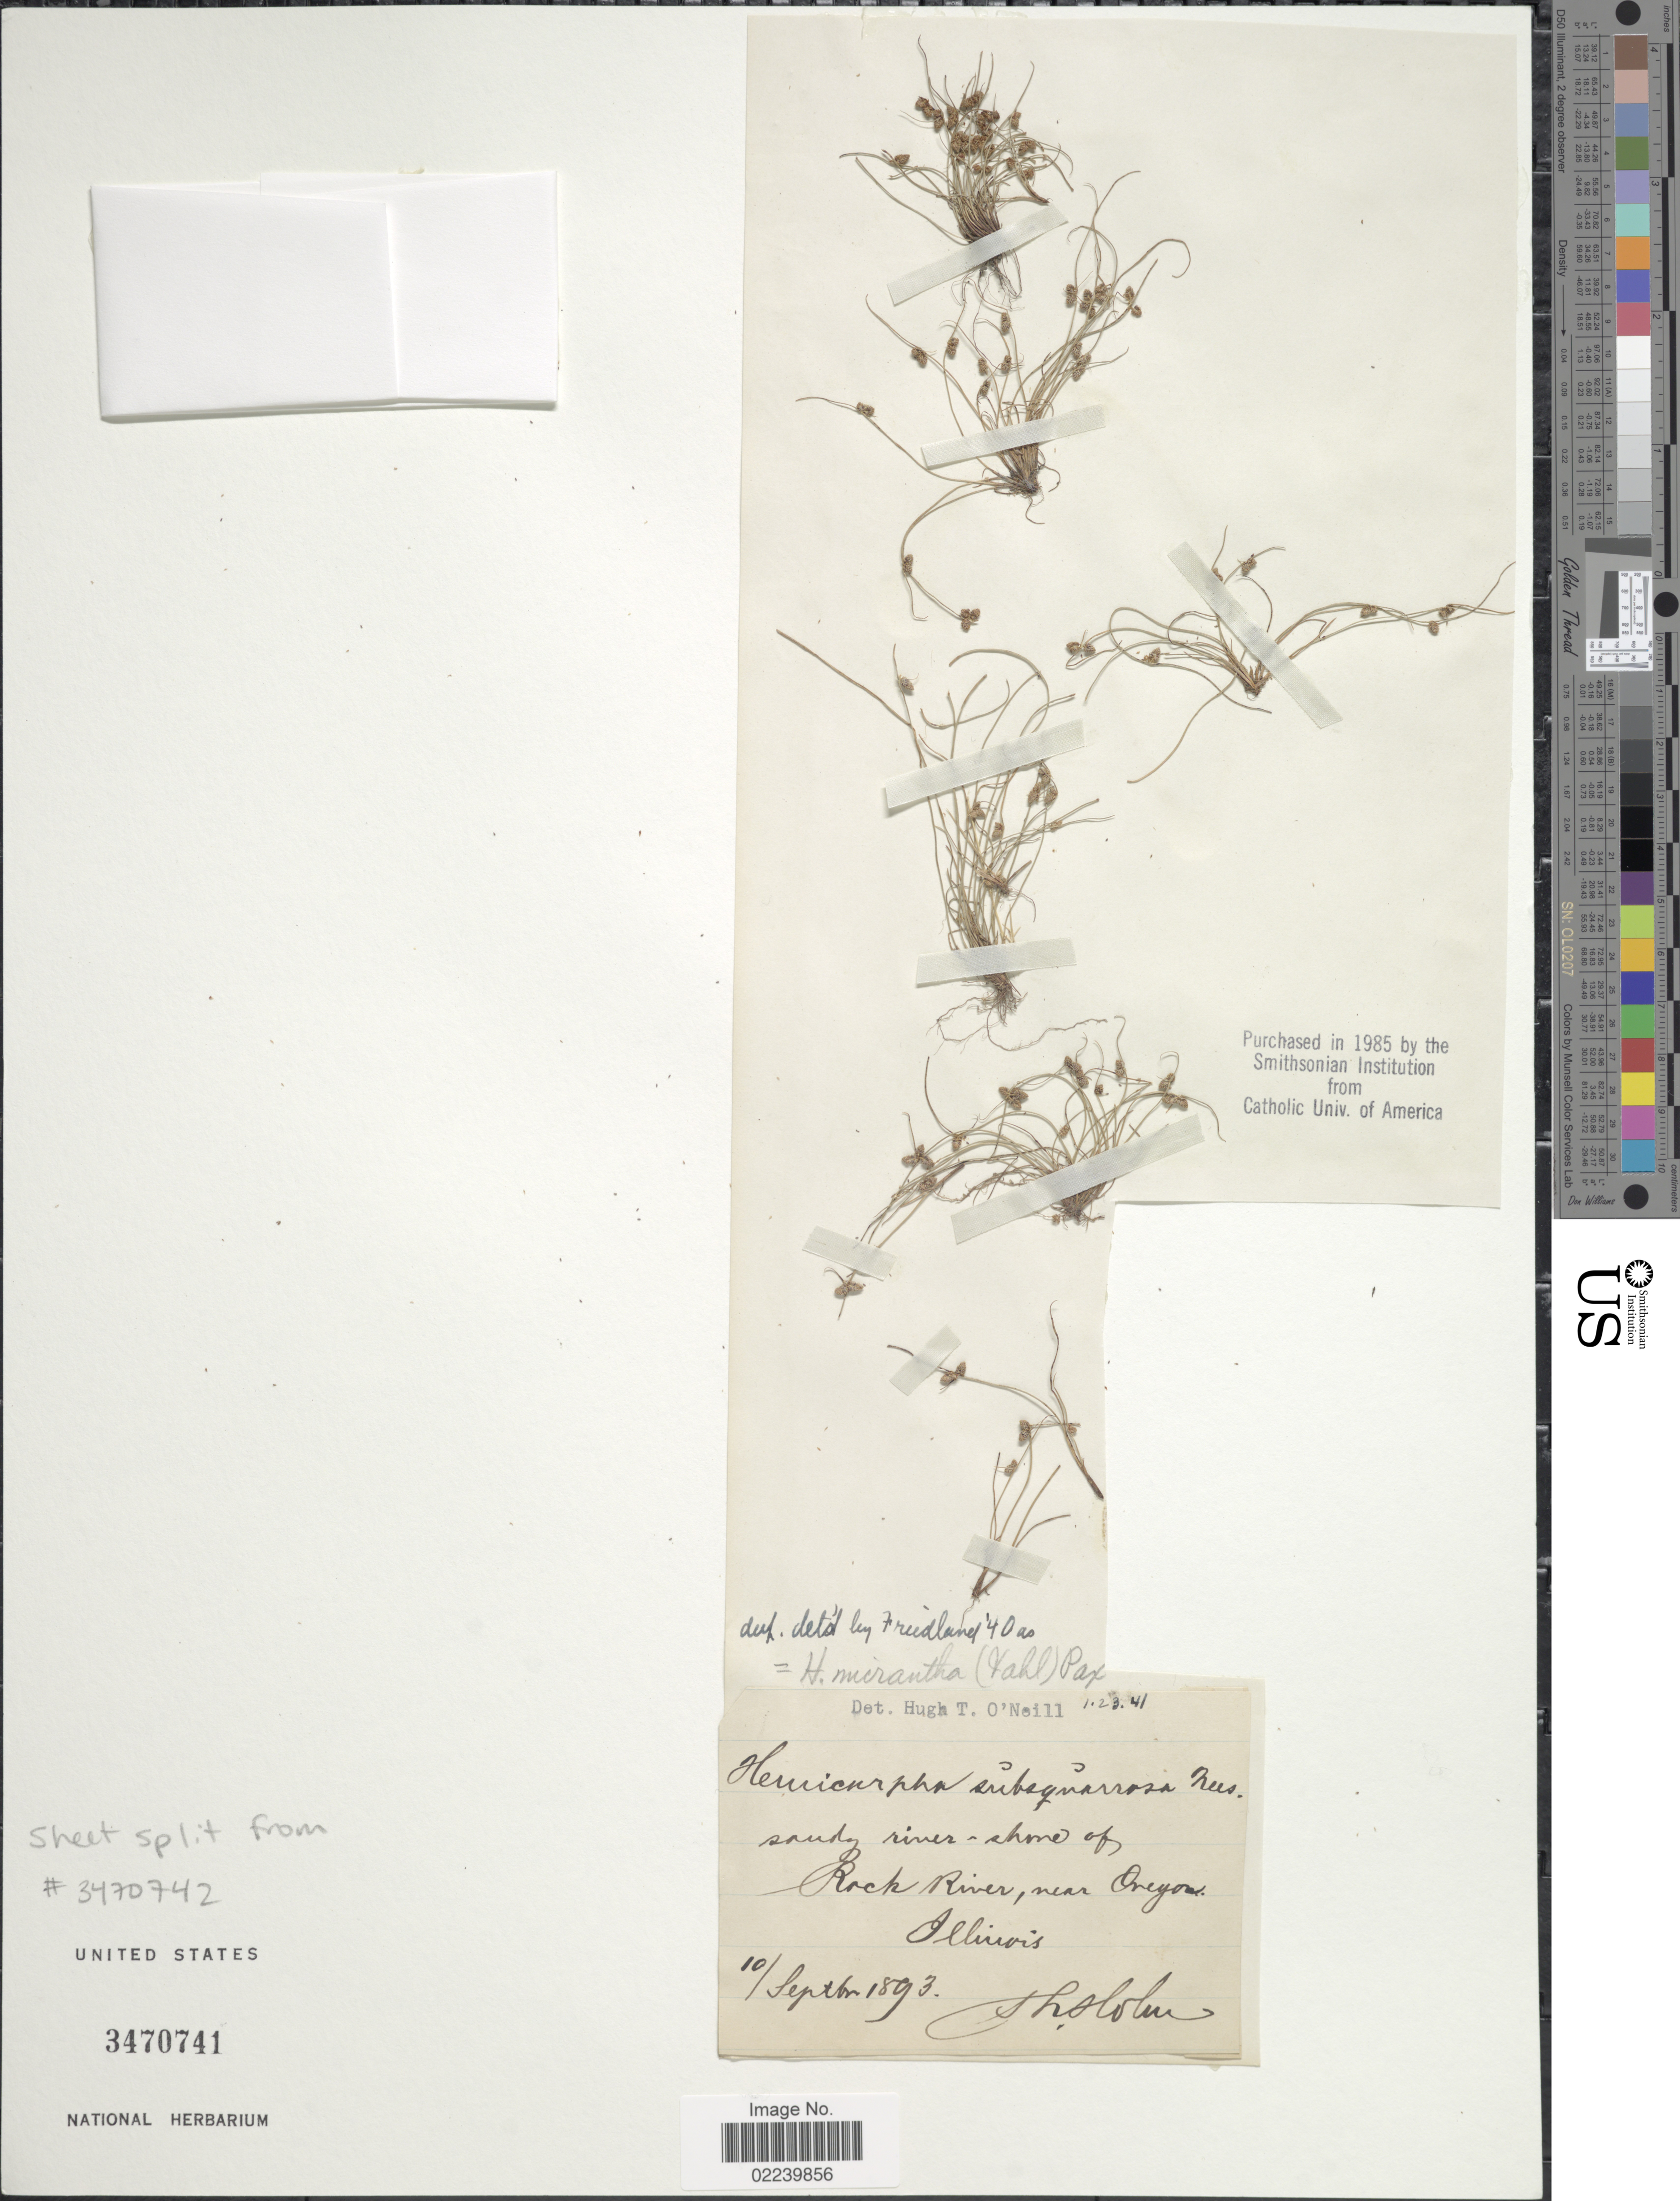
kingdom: Plantae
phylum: Tracheophyta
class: Liliopsida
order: Poales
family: Cyperaceae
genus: Cyperus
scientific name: Cyperus subsquarrosus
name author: (Muhl.) Bauters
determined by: Strong, M. T., (US), Smithsonian Institution - National Museum of Natural History (UNITED STATES)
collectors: T. Holm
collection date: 1893-09-10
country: United States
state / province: Illinois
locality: Rock Rivers, near Oregon, Illinois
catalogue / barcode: US 3470741